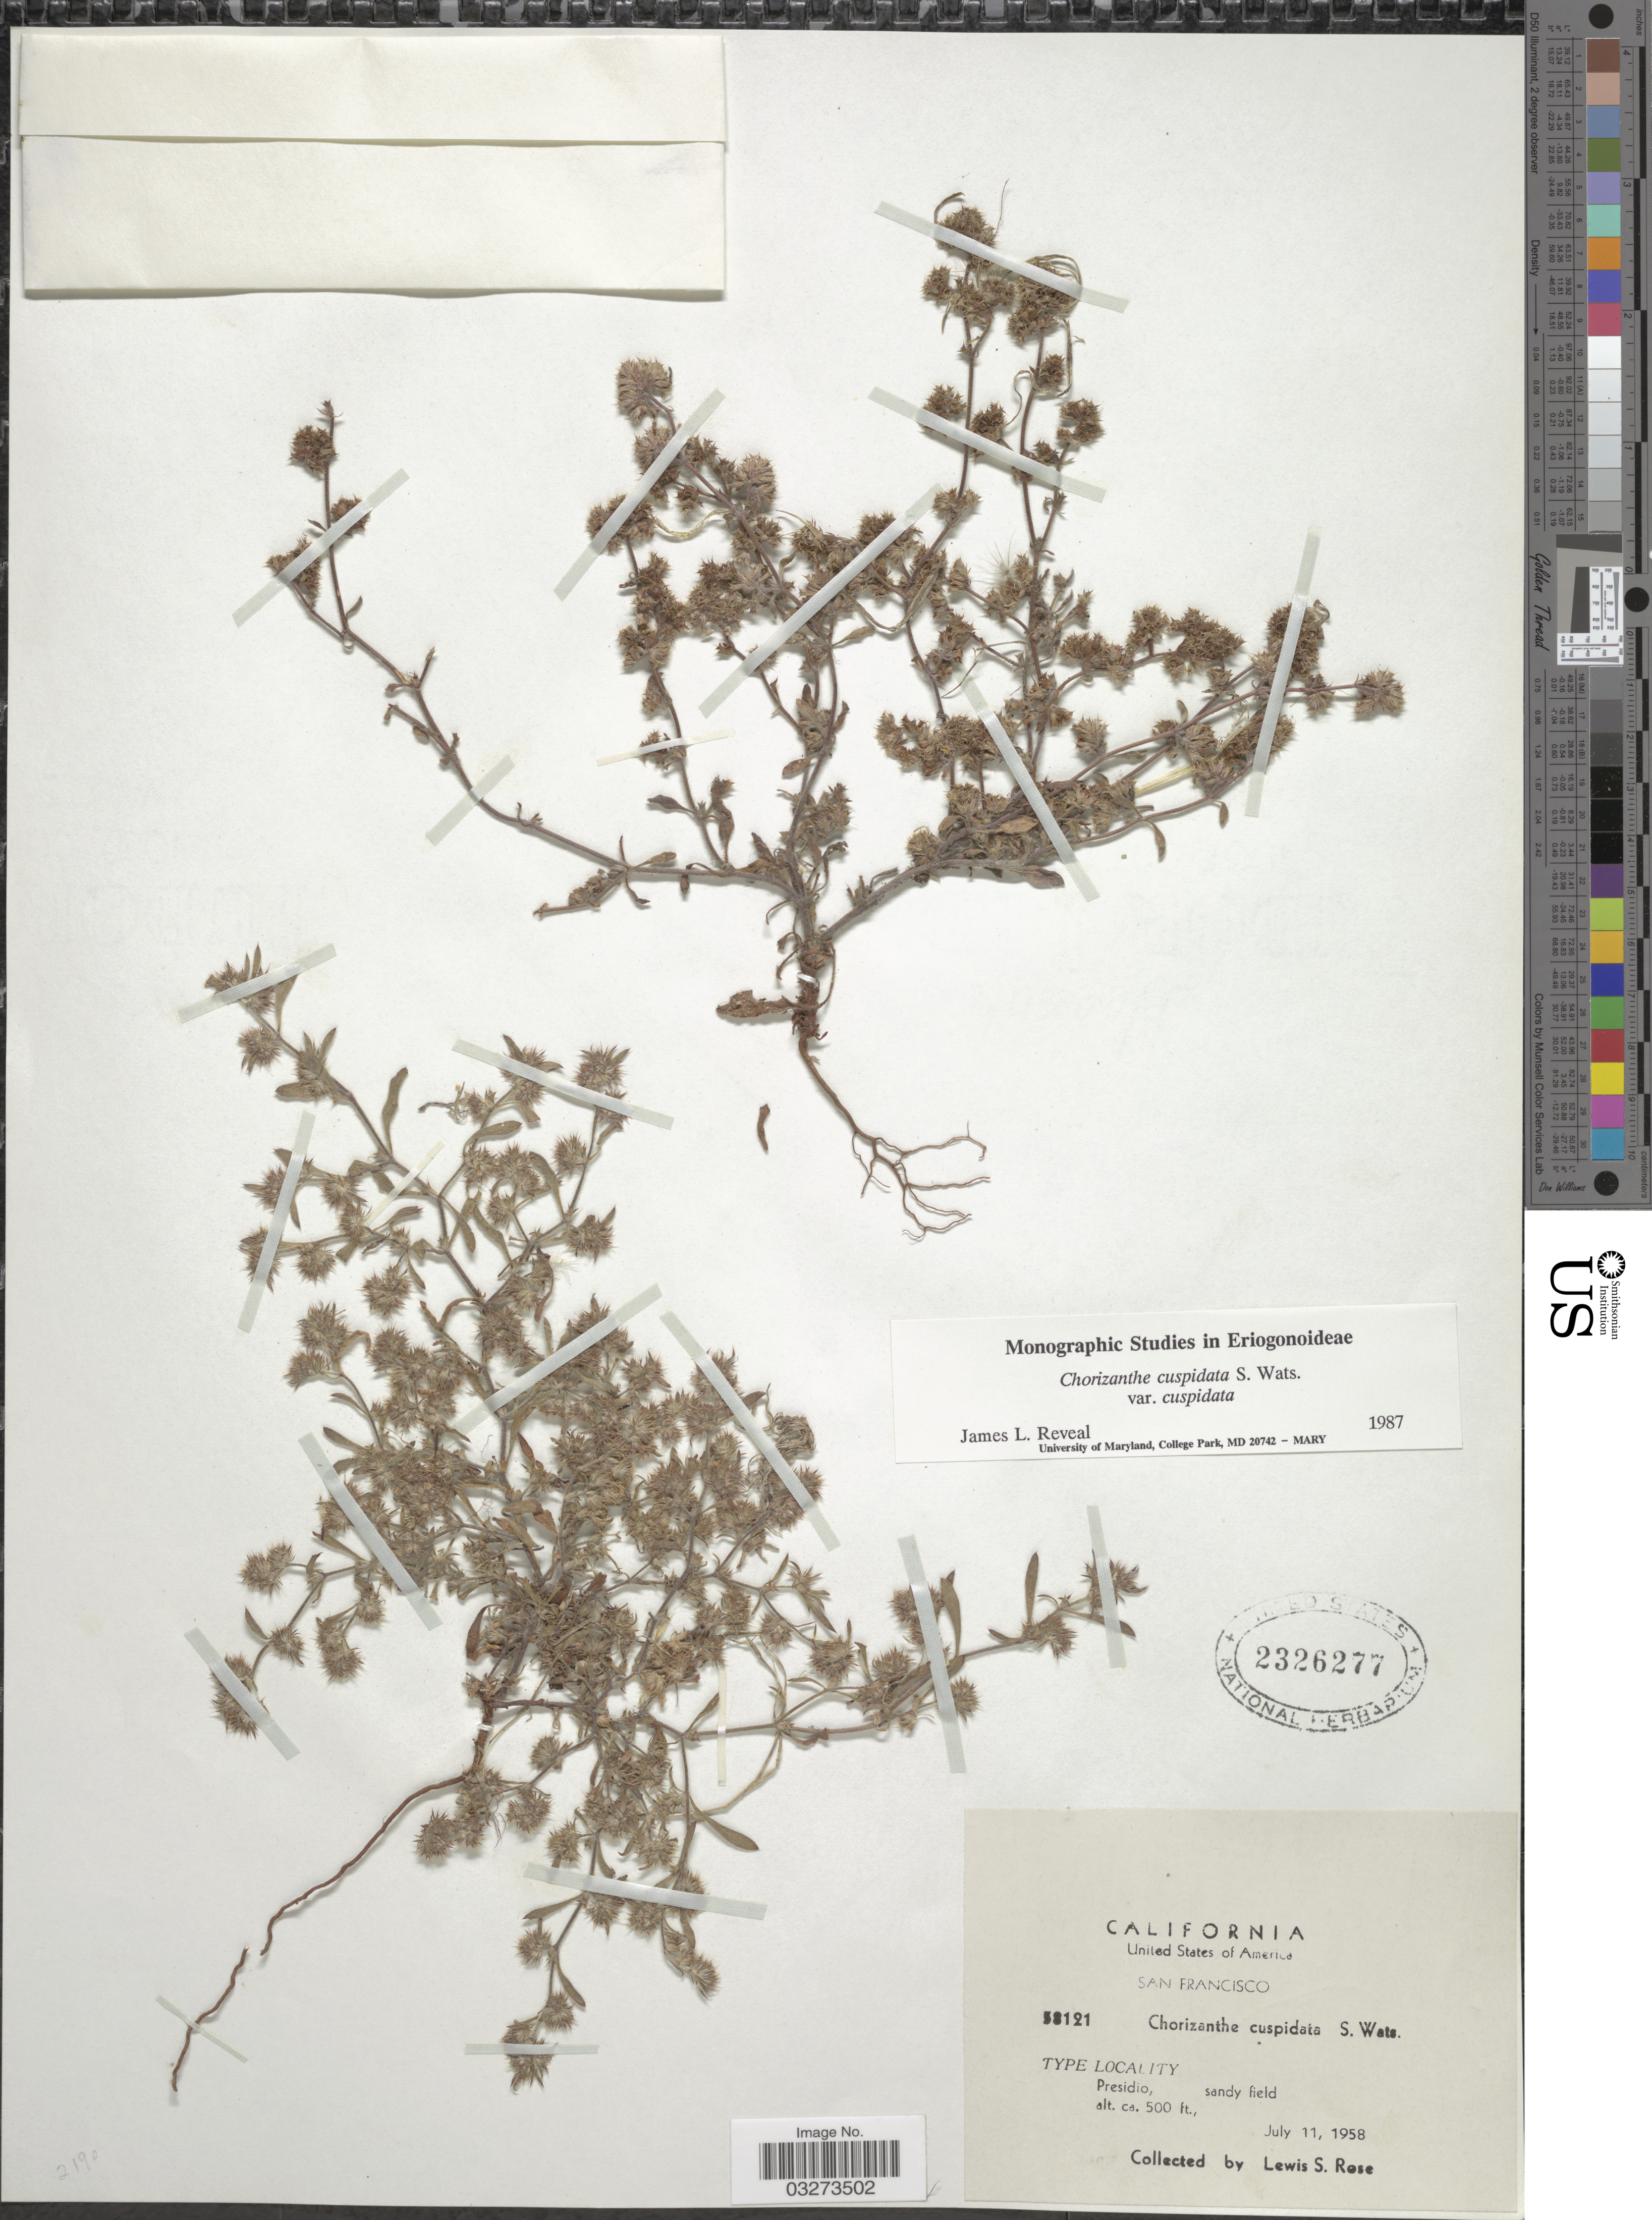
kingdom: Plantae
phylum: Tracheophyta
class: Magnoliopsida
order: Caryophyllales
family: Polygonaceae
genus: Chorizanthe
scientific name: Chorizanthe cuspidata var. cuspidata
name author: S. Watson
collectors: L. S. Rose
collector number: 38121*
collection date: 1958-07-11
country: United States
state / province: California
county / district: San Francisco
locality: San Francisco. Presidio.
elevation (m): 152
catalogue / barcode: US 2326277